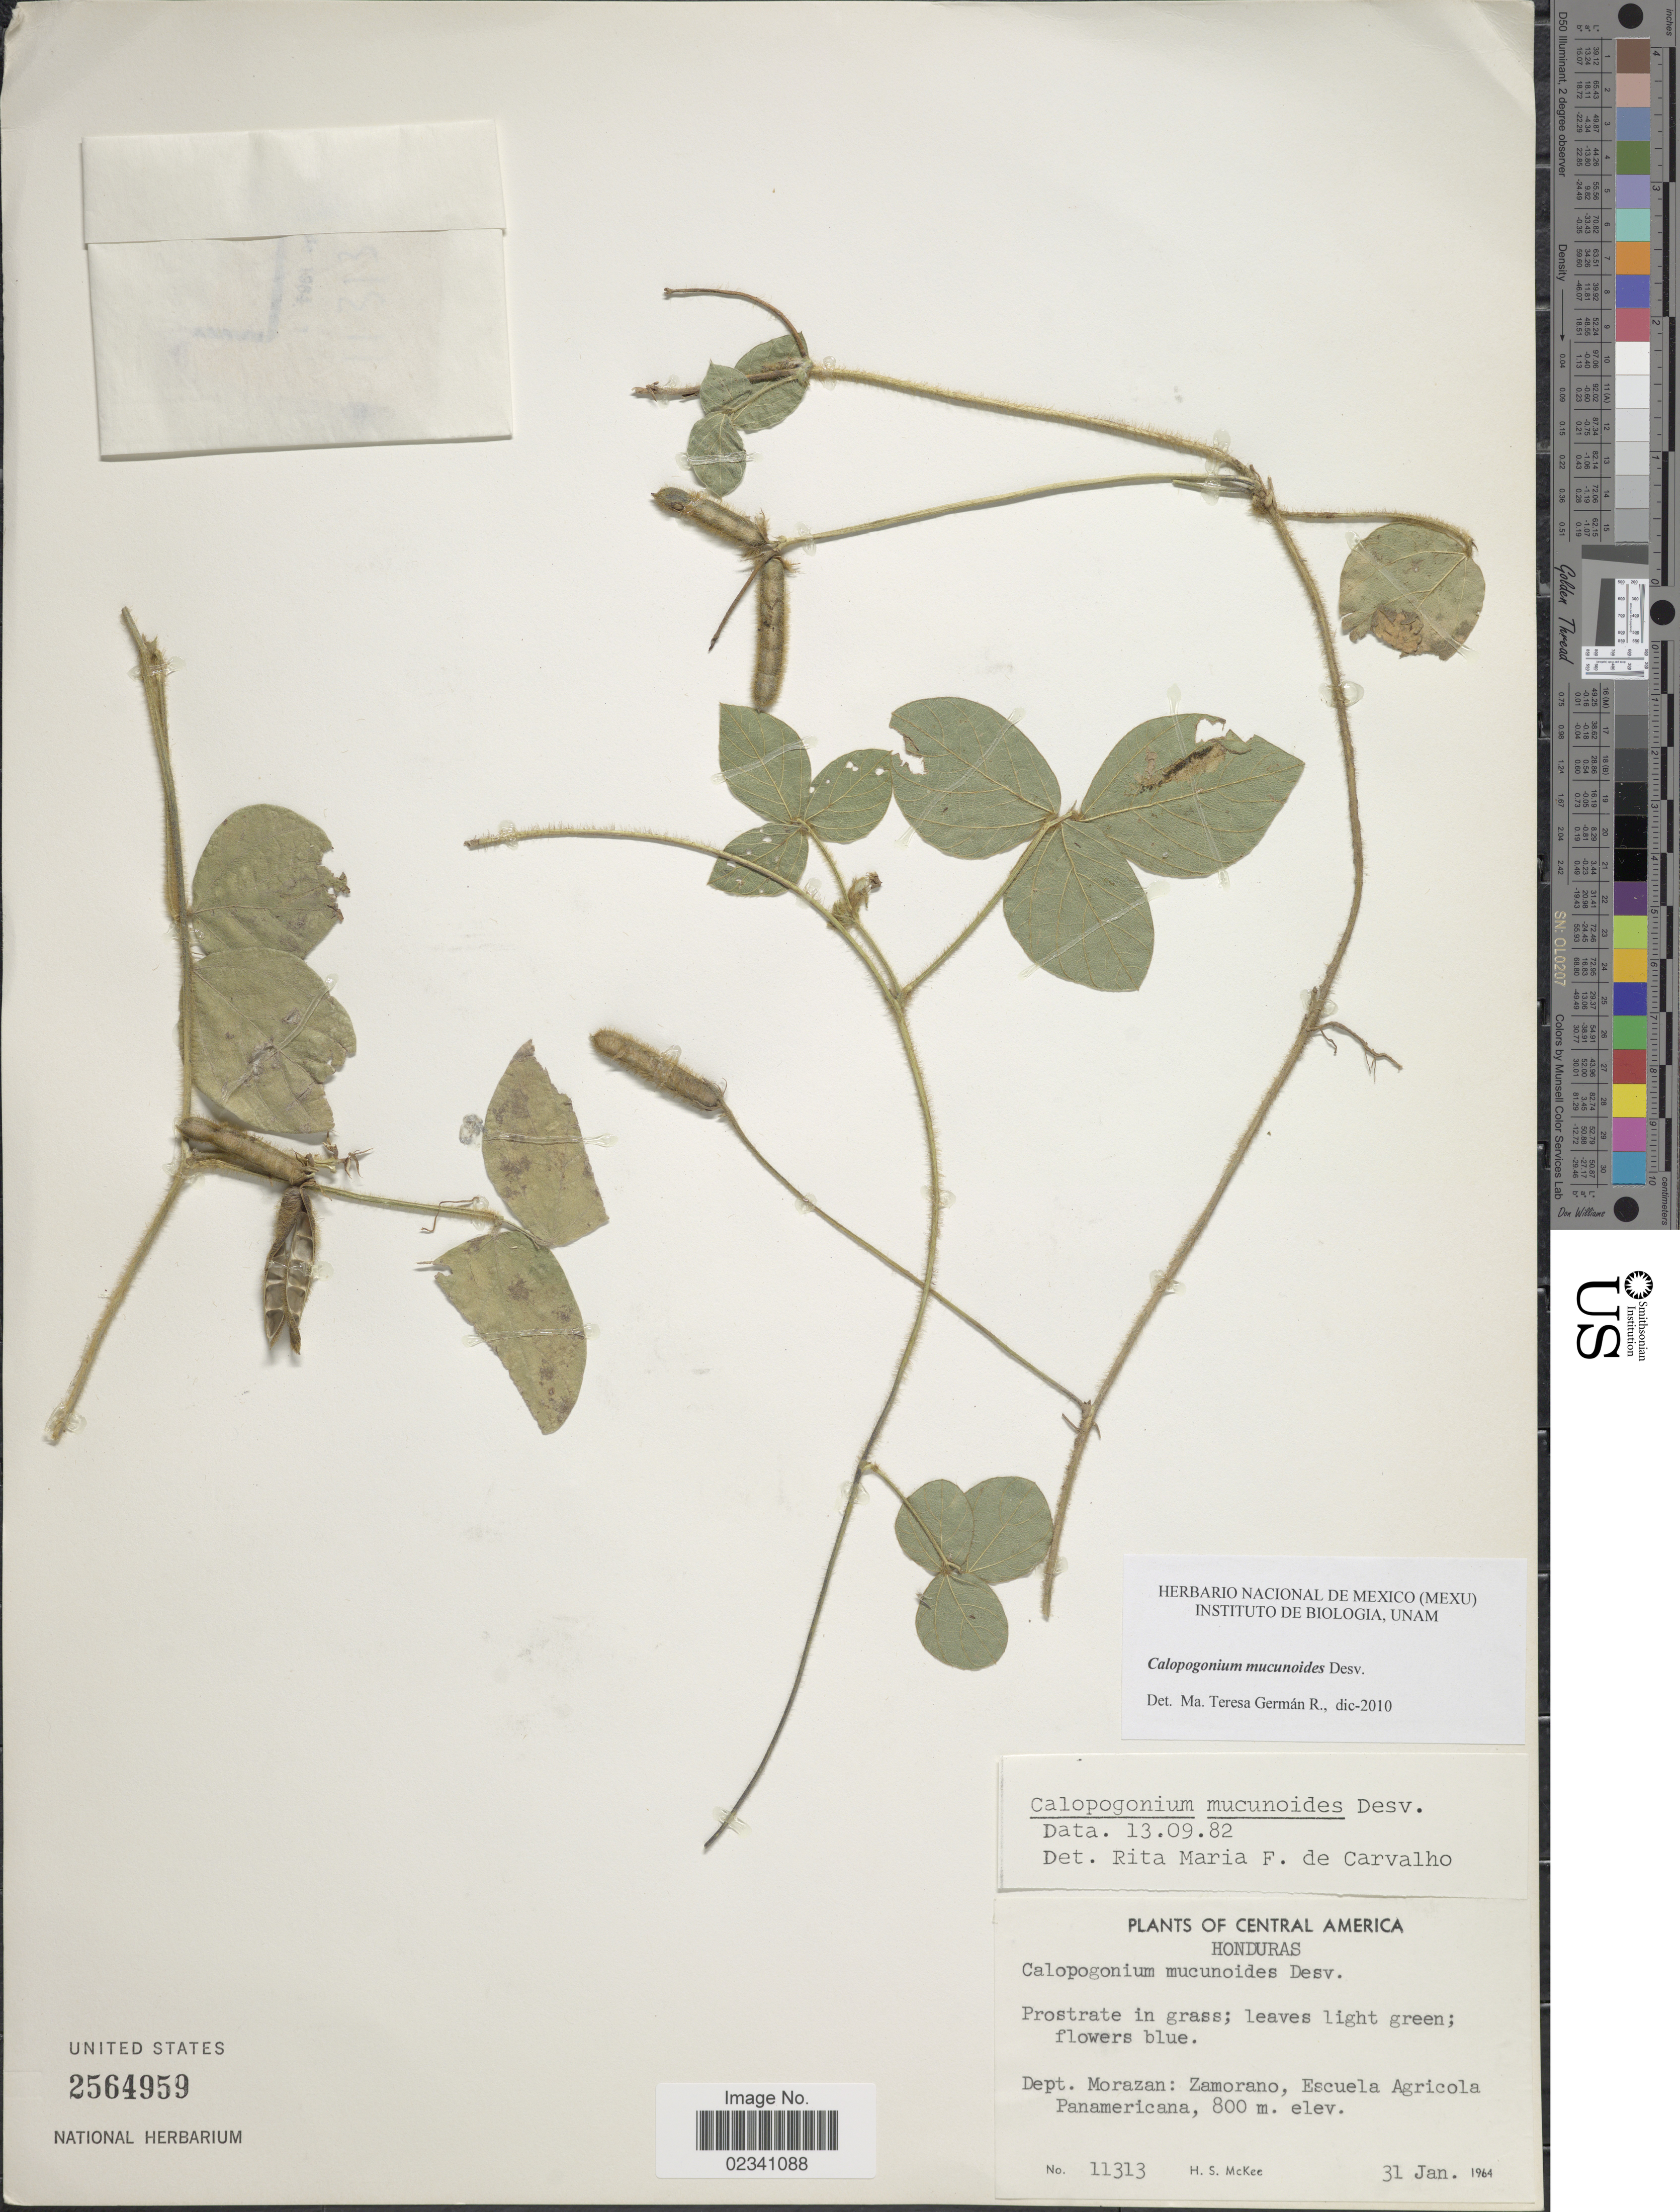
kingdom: Plantae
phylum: Tracheophyta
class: Magnoliopsida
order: Fabales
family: Fabaceae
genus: Calopogonium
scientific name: Calopogonium mucunoides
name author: Desv.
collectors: H. S. McKee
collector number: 11313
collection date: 1964-01-31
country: Honduras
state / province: Fco. Morazán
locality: Dept. Morazan: Zamorano, Escuela Agricola Panamericana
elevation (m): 800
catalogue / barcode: US 2564959